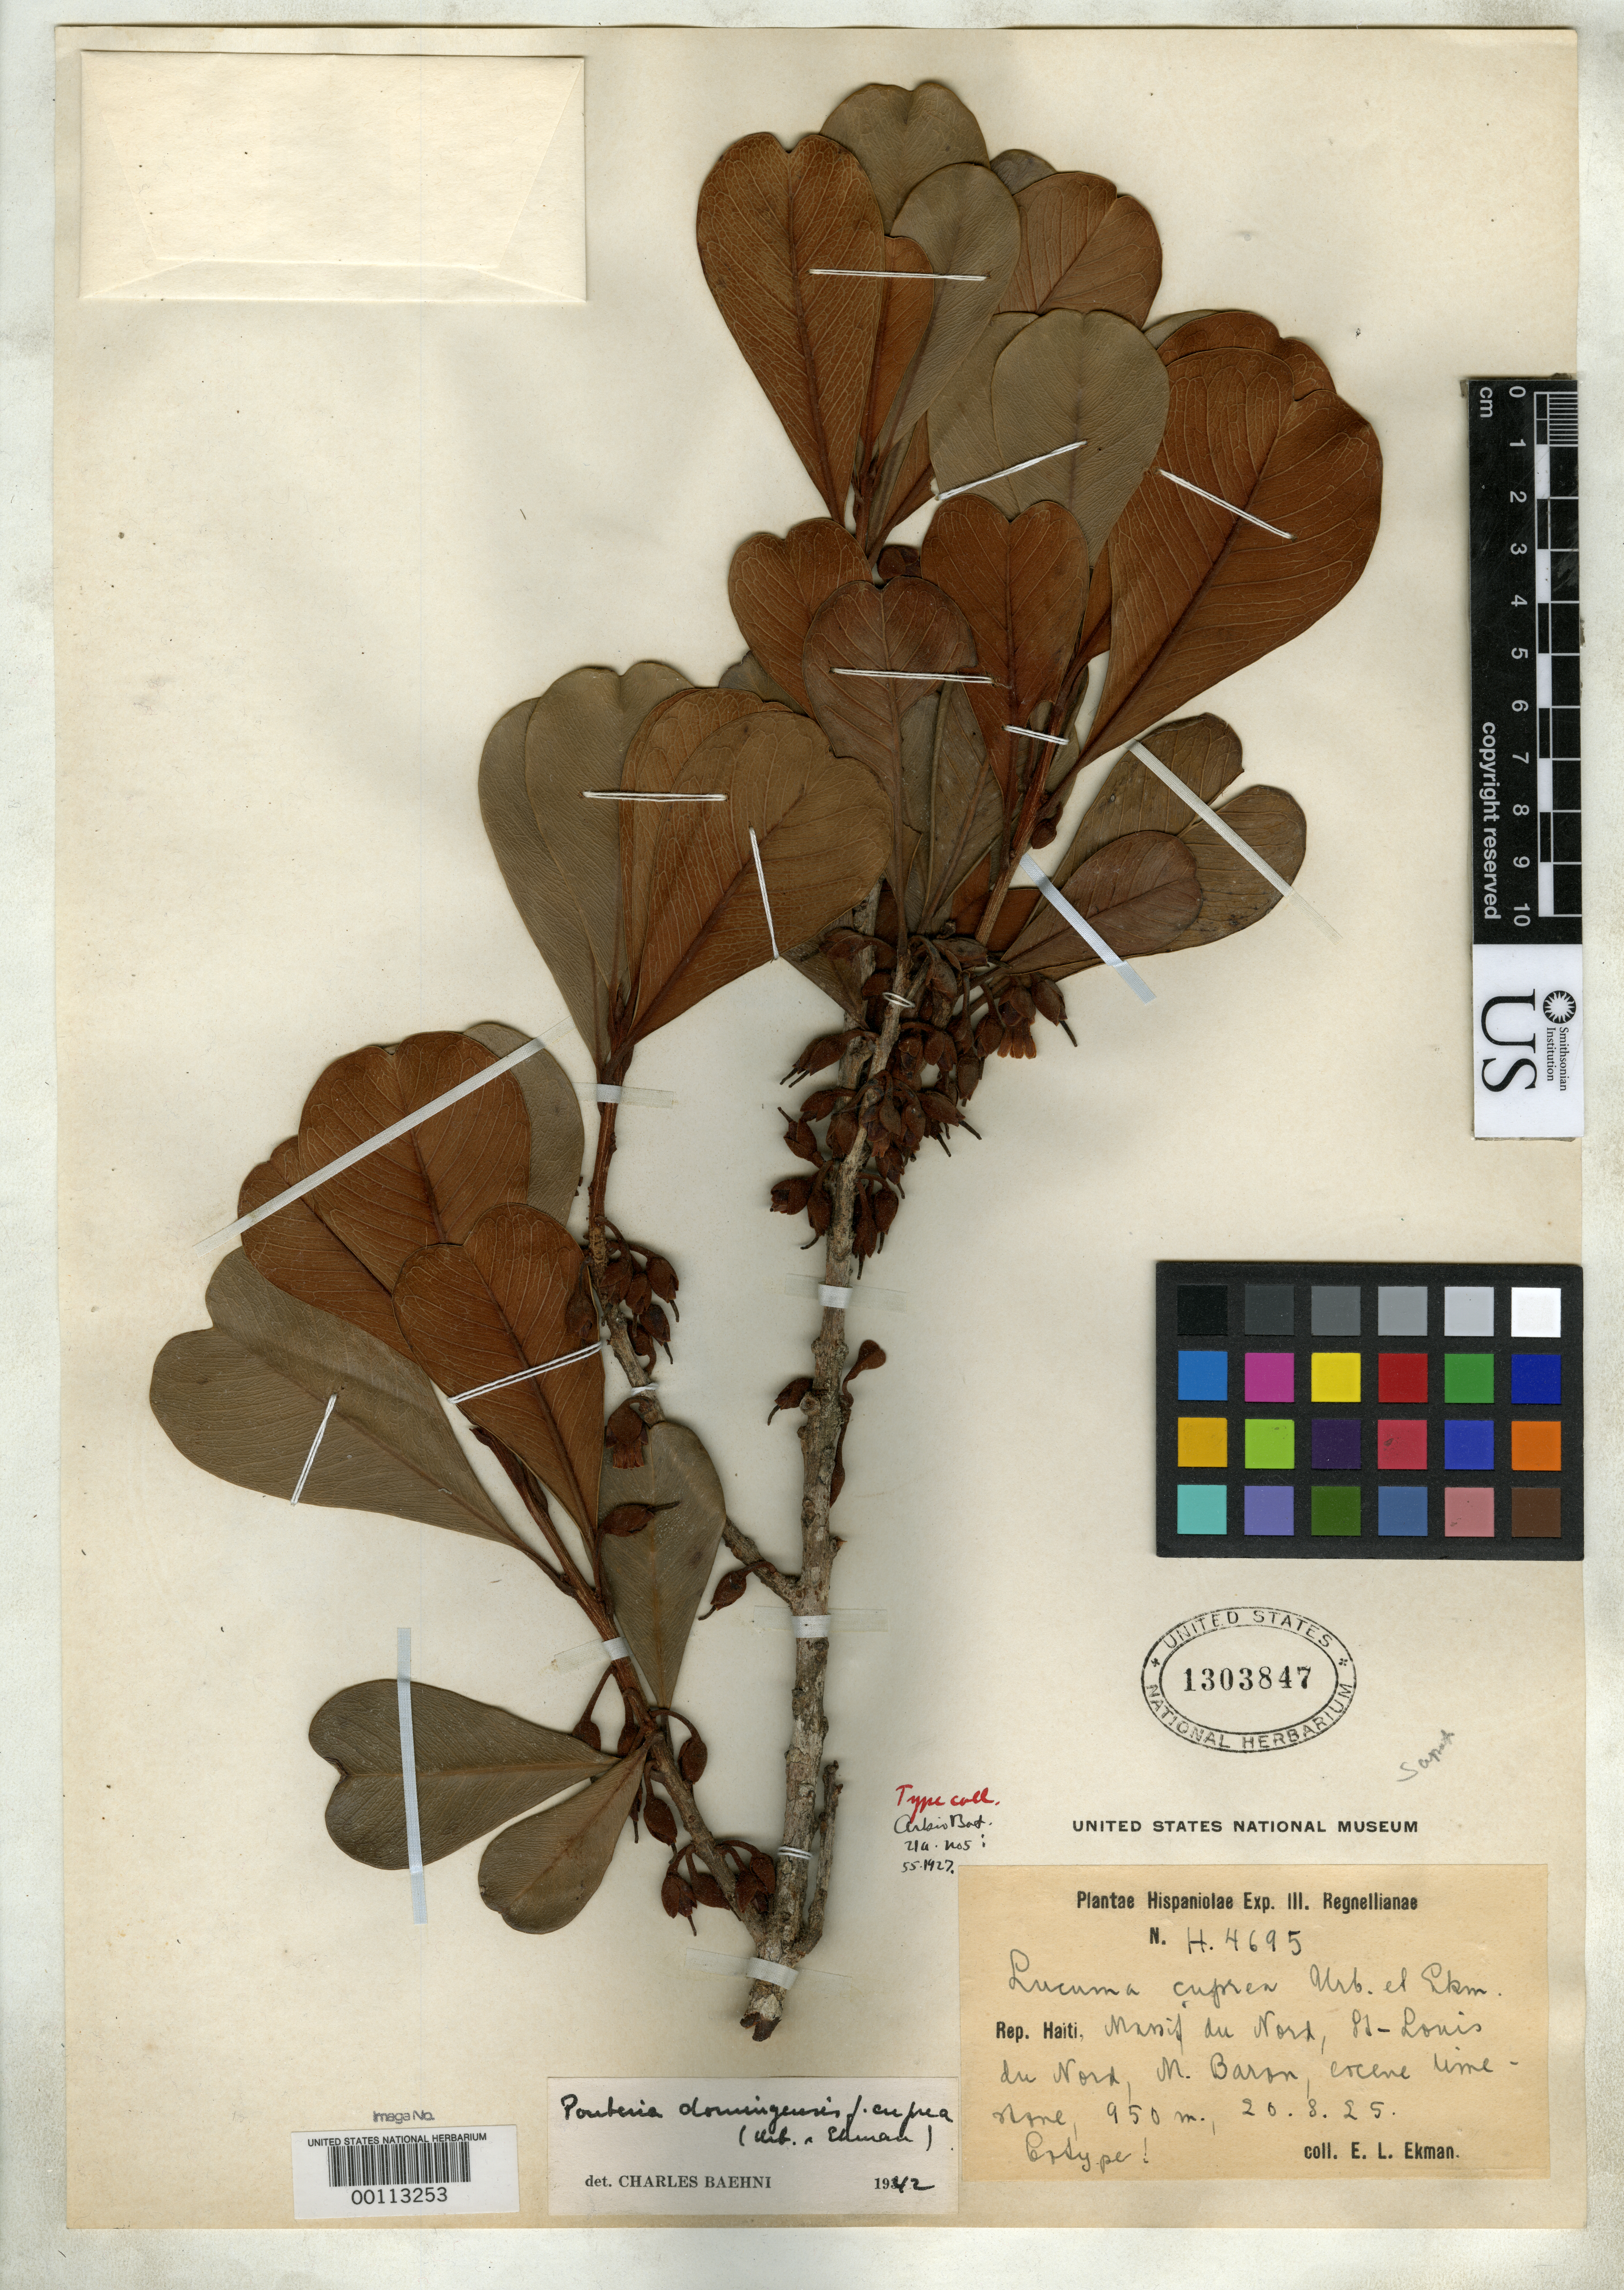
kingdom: Plantae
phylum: Tracheophyta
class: Magnoliopsida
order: Ericales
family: Sapotaceae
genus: Lucuma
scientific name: Lucuma cuprea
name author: Urb. & Ekman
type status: Isotype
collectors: E. L. Ekman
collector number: H 4695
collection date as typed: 1925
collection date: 1925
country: Haiti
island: Hispaniola Island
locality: Massif du Nord, prope St. Louis du Nord, Morne Baron.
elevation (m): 950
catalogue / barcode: US 1303847